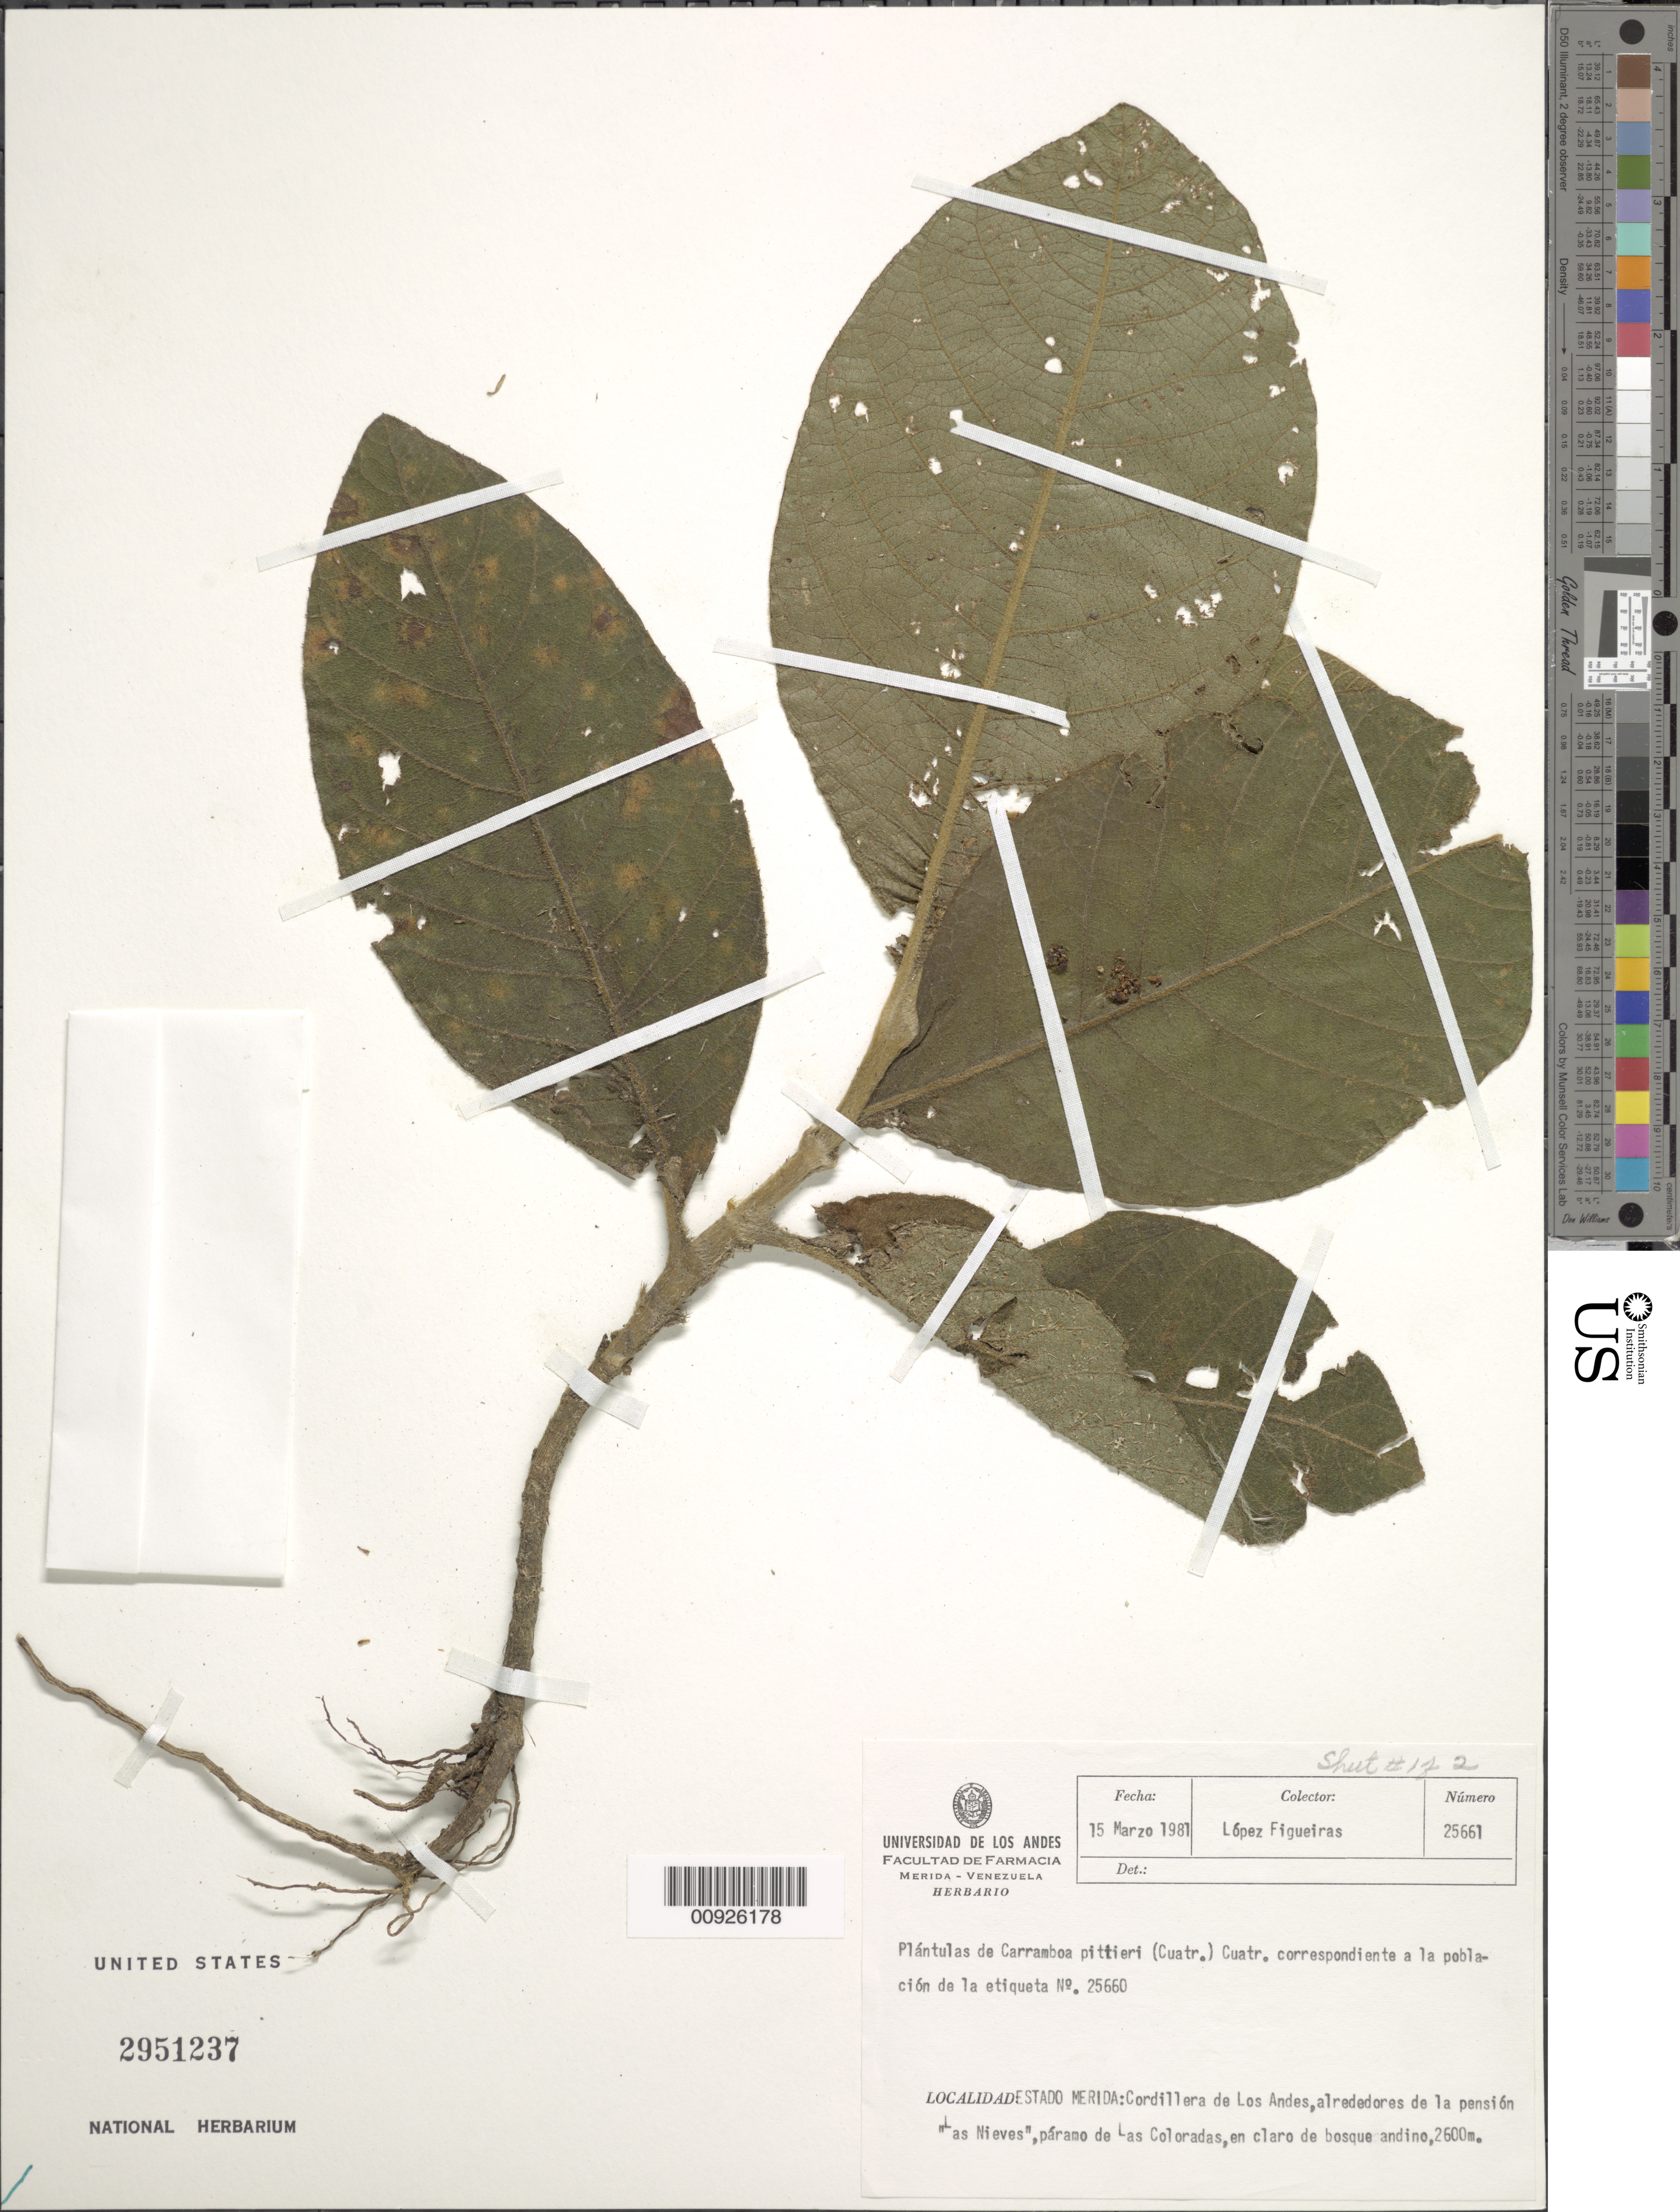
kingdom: Plantae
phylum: Tracheophyta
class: Magnoliopsida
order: Asterales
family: Asteraceae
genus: Carramboa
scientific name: Carramboa badilloi var. pittieri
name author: (Cuatrec.) Cuatrec.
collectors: M. López Figueiras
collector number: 25661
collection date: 1981-03-15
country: Venezuela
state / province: Mérida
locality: Cordillera de Los Andes, alrededores de la pension "Las Nieves", paramo de Las Colorados, en claro de bosque andine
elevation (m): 2600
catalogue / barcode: US 2951237